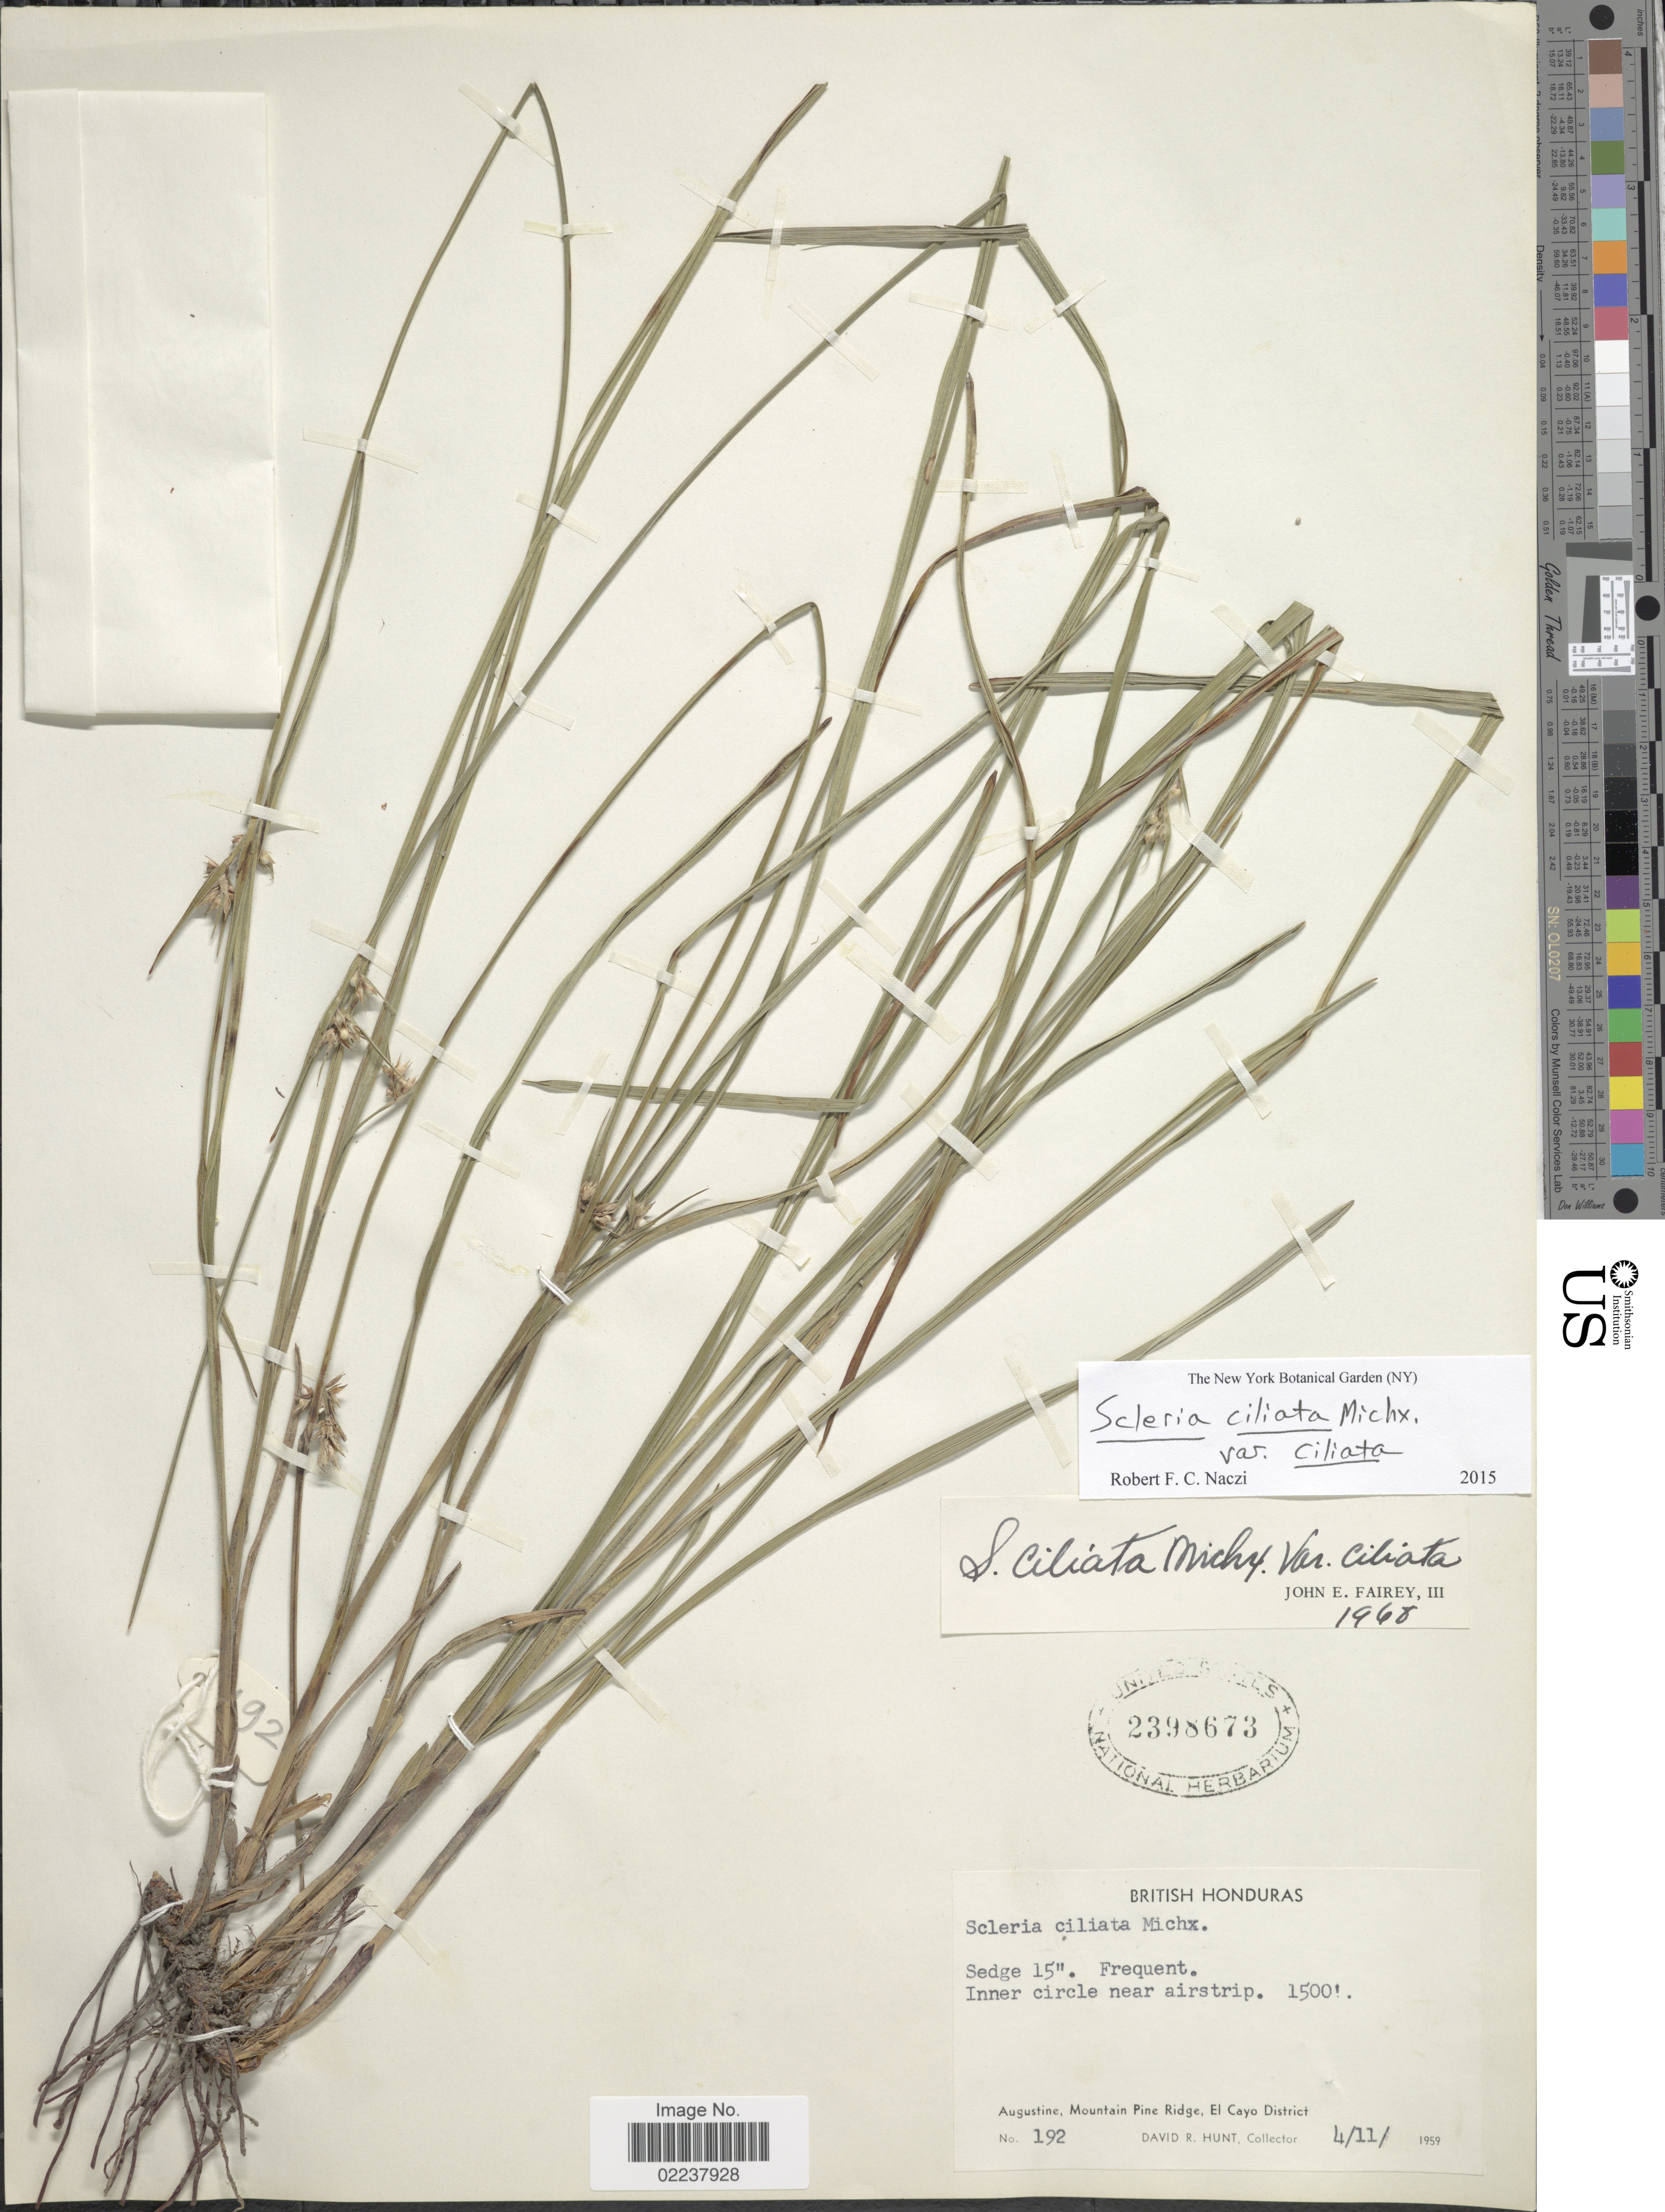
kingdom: Plantae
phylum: Tracheophyta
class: Liliopsida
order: Poales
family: Cyperaceae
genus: Scleria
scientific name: Scleria ciliata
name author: Michx.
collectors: D. R. Hunt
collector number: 192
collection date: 1959-11-04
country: Belize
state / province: Cayo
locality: British Honduras, Augustine, Mountain Pine Ridge, El Cayo District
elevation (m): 457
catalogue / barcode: US 2398673